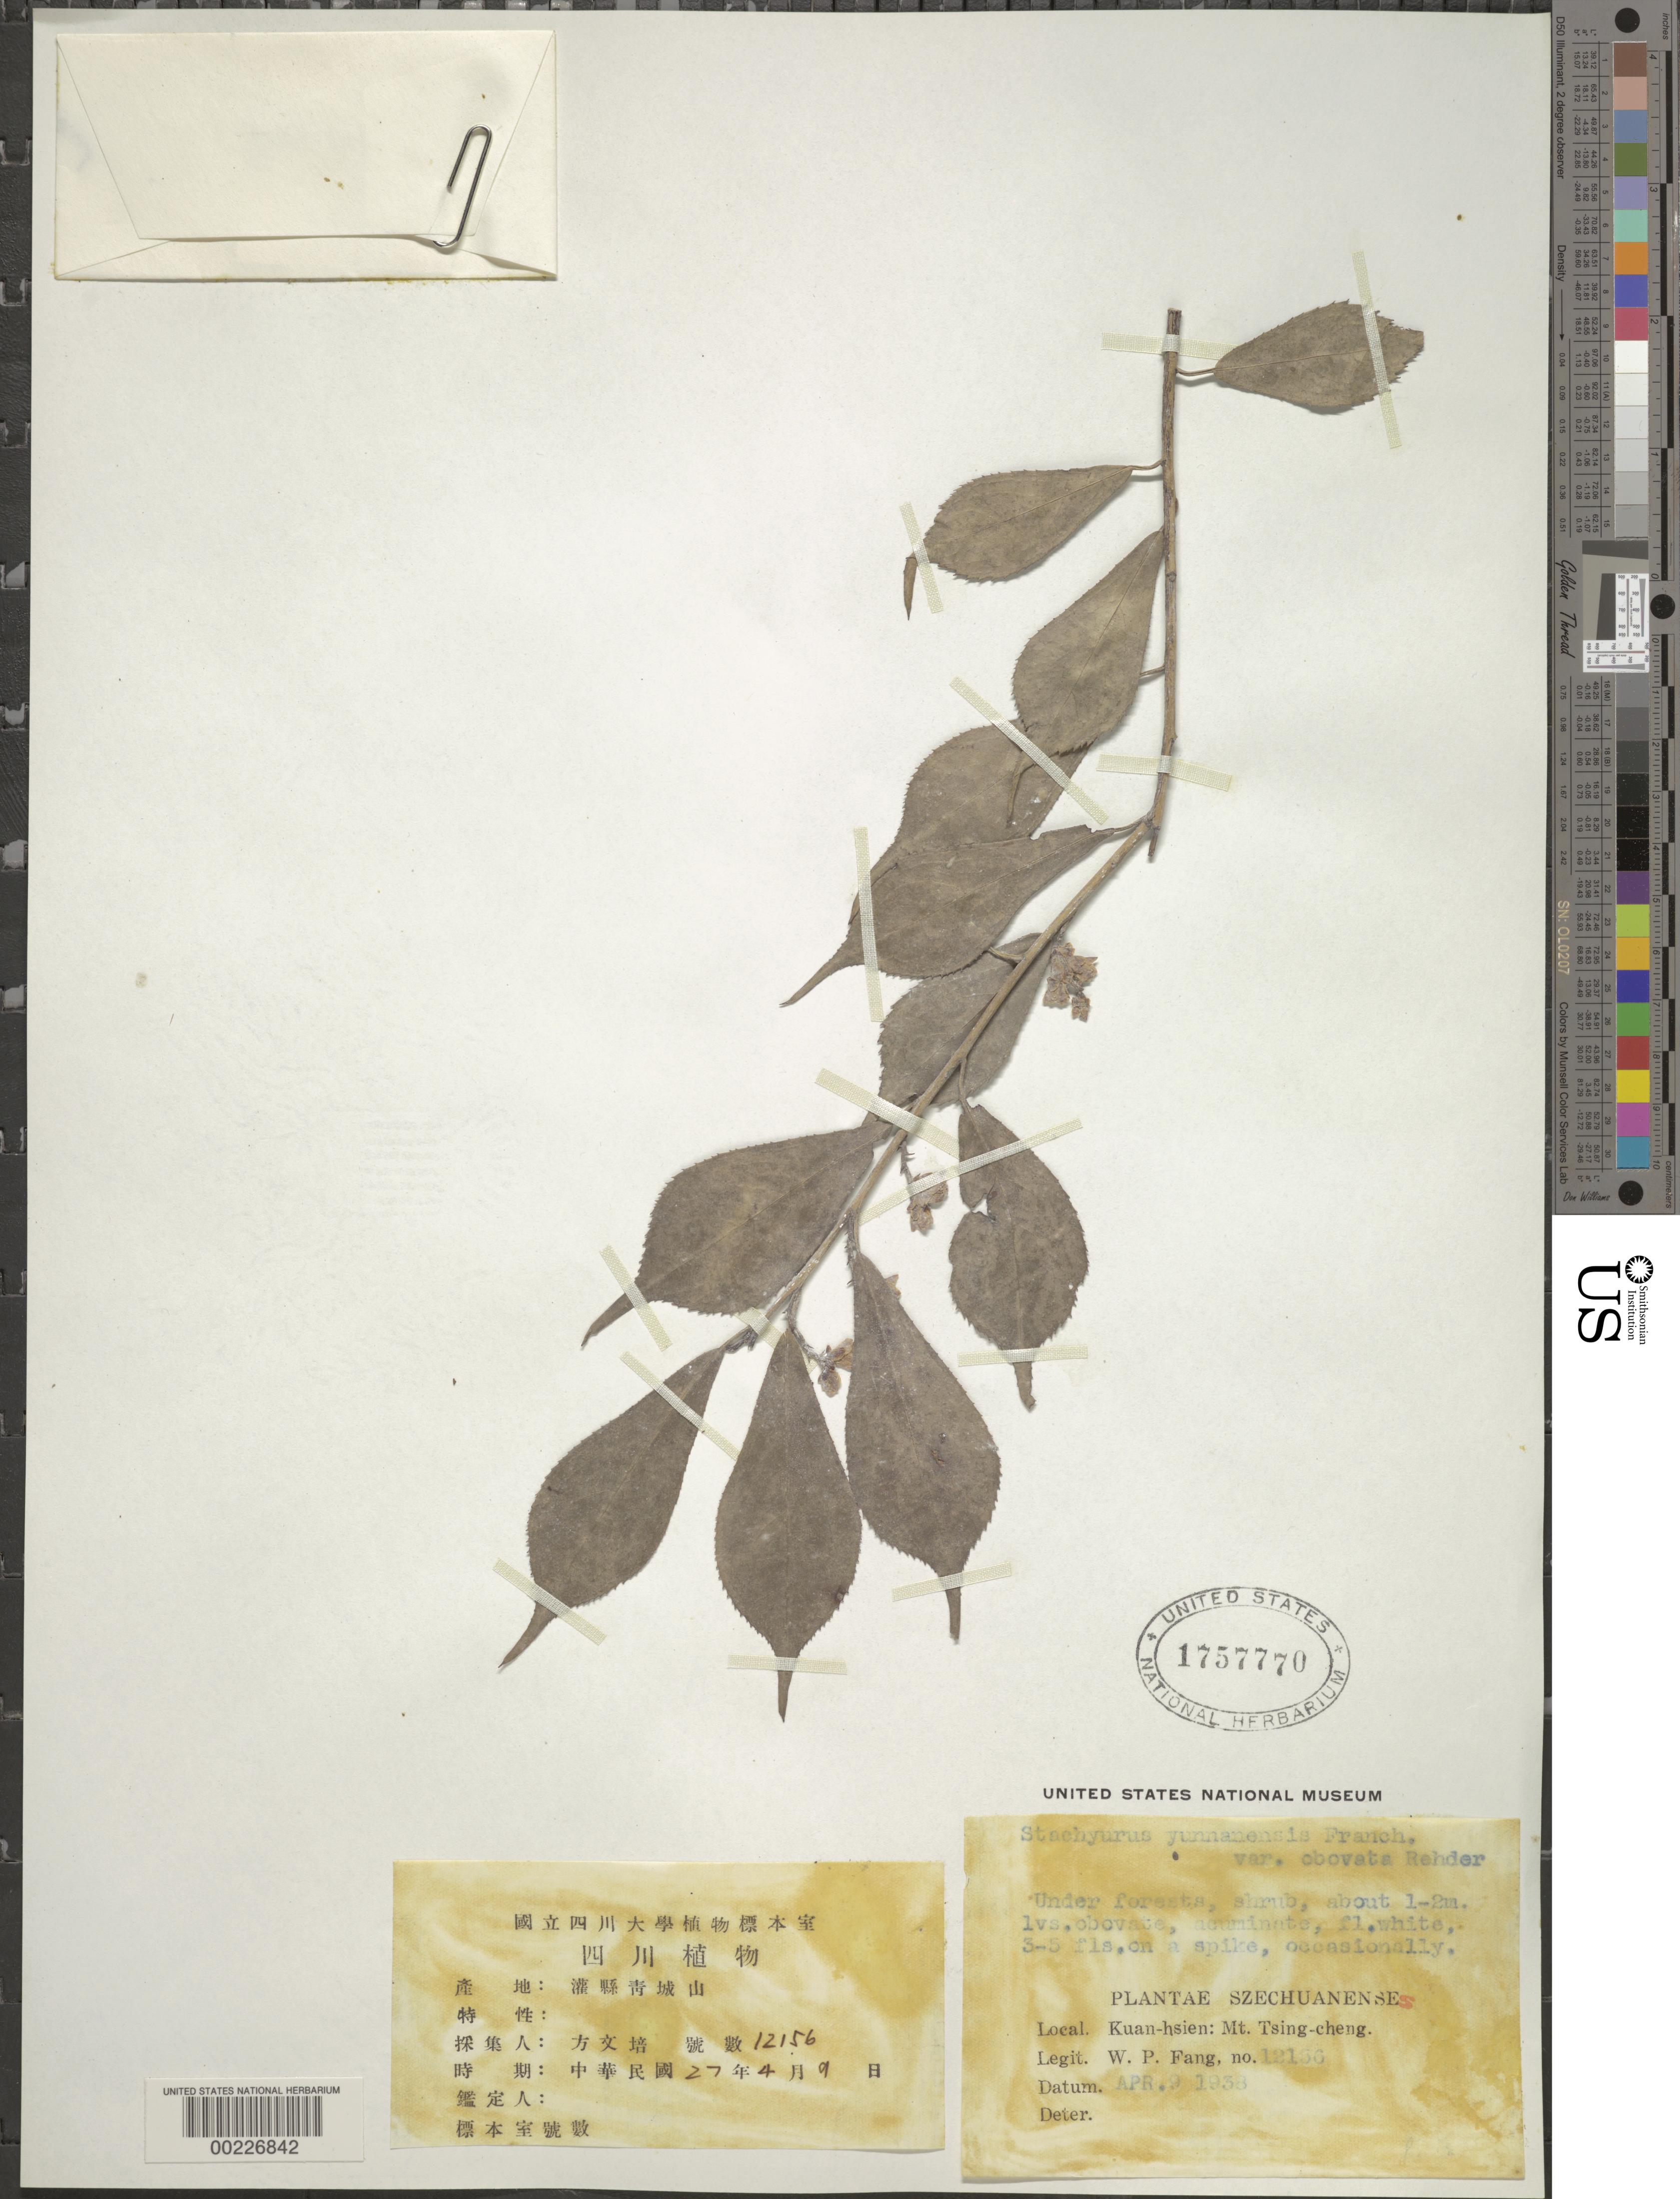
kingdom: Plantae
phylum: Tracheophyta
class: Magnoliopsida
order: Crossosomatales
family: Stachyuraceae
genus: Stachyurus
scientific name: Stachyurus yunnanensis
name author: Franch.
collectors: W. P. Fang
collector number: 12156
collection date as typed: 09 Apr 1938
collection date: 1938-04-09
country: China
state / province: Sichuan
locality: Kuan-hsien: mt. tsing-cheng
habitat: Under forests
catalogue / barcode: US 1757770